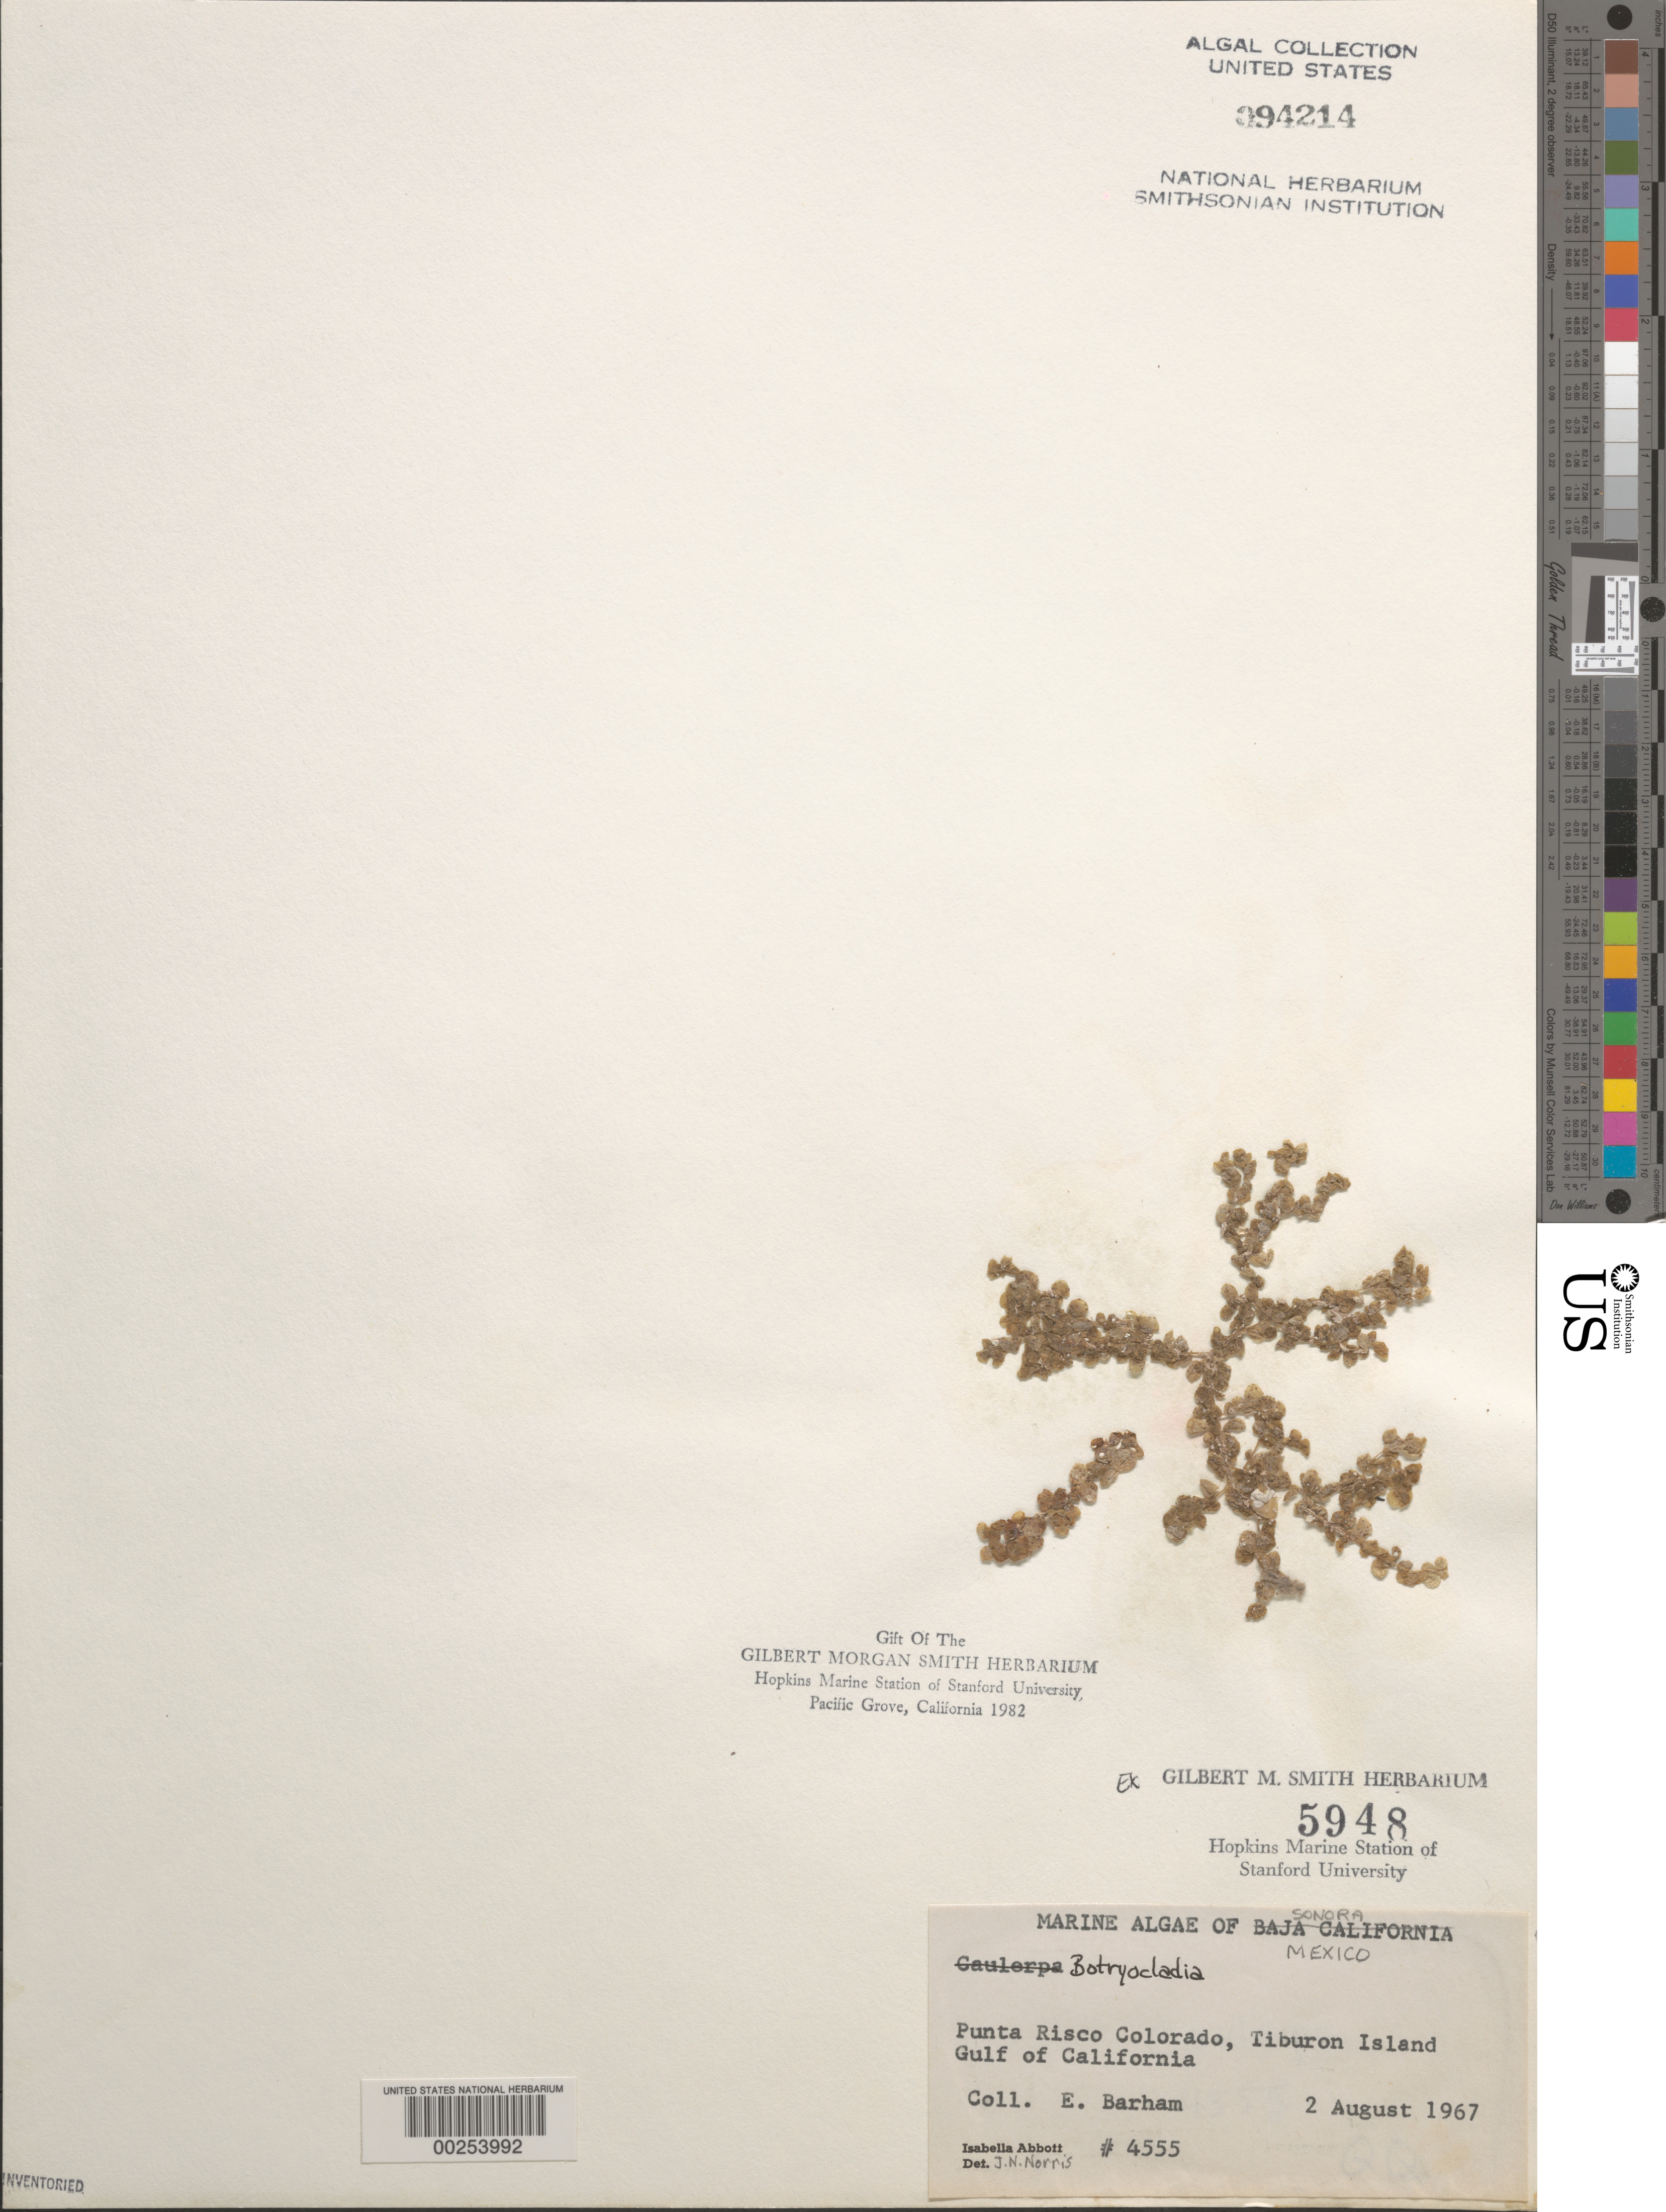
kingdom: Plantae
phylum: Rhodophyta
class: Florideophyceae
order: Rhodymeniales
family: Rhodymeniaceae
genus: Botryocladia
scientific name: Botryocladia sp.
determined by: Norris, James N.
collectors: E. Barham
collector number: IAA 4555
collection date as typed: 02 Aug 1967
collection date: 1967-08-02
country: Mexico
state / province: Sonora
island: Isla Tiburon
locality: Punta Risco Colorado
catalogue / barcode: US 94214